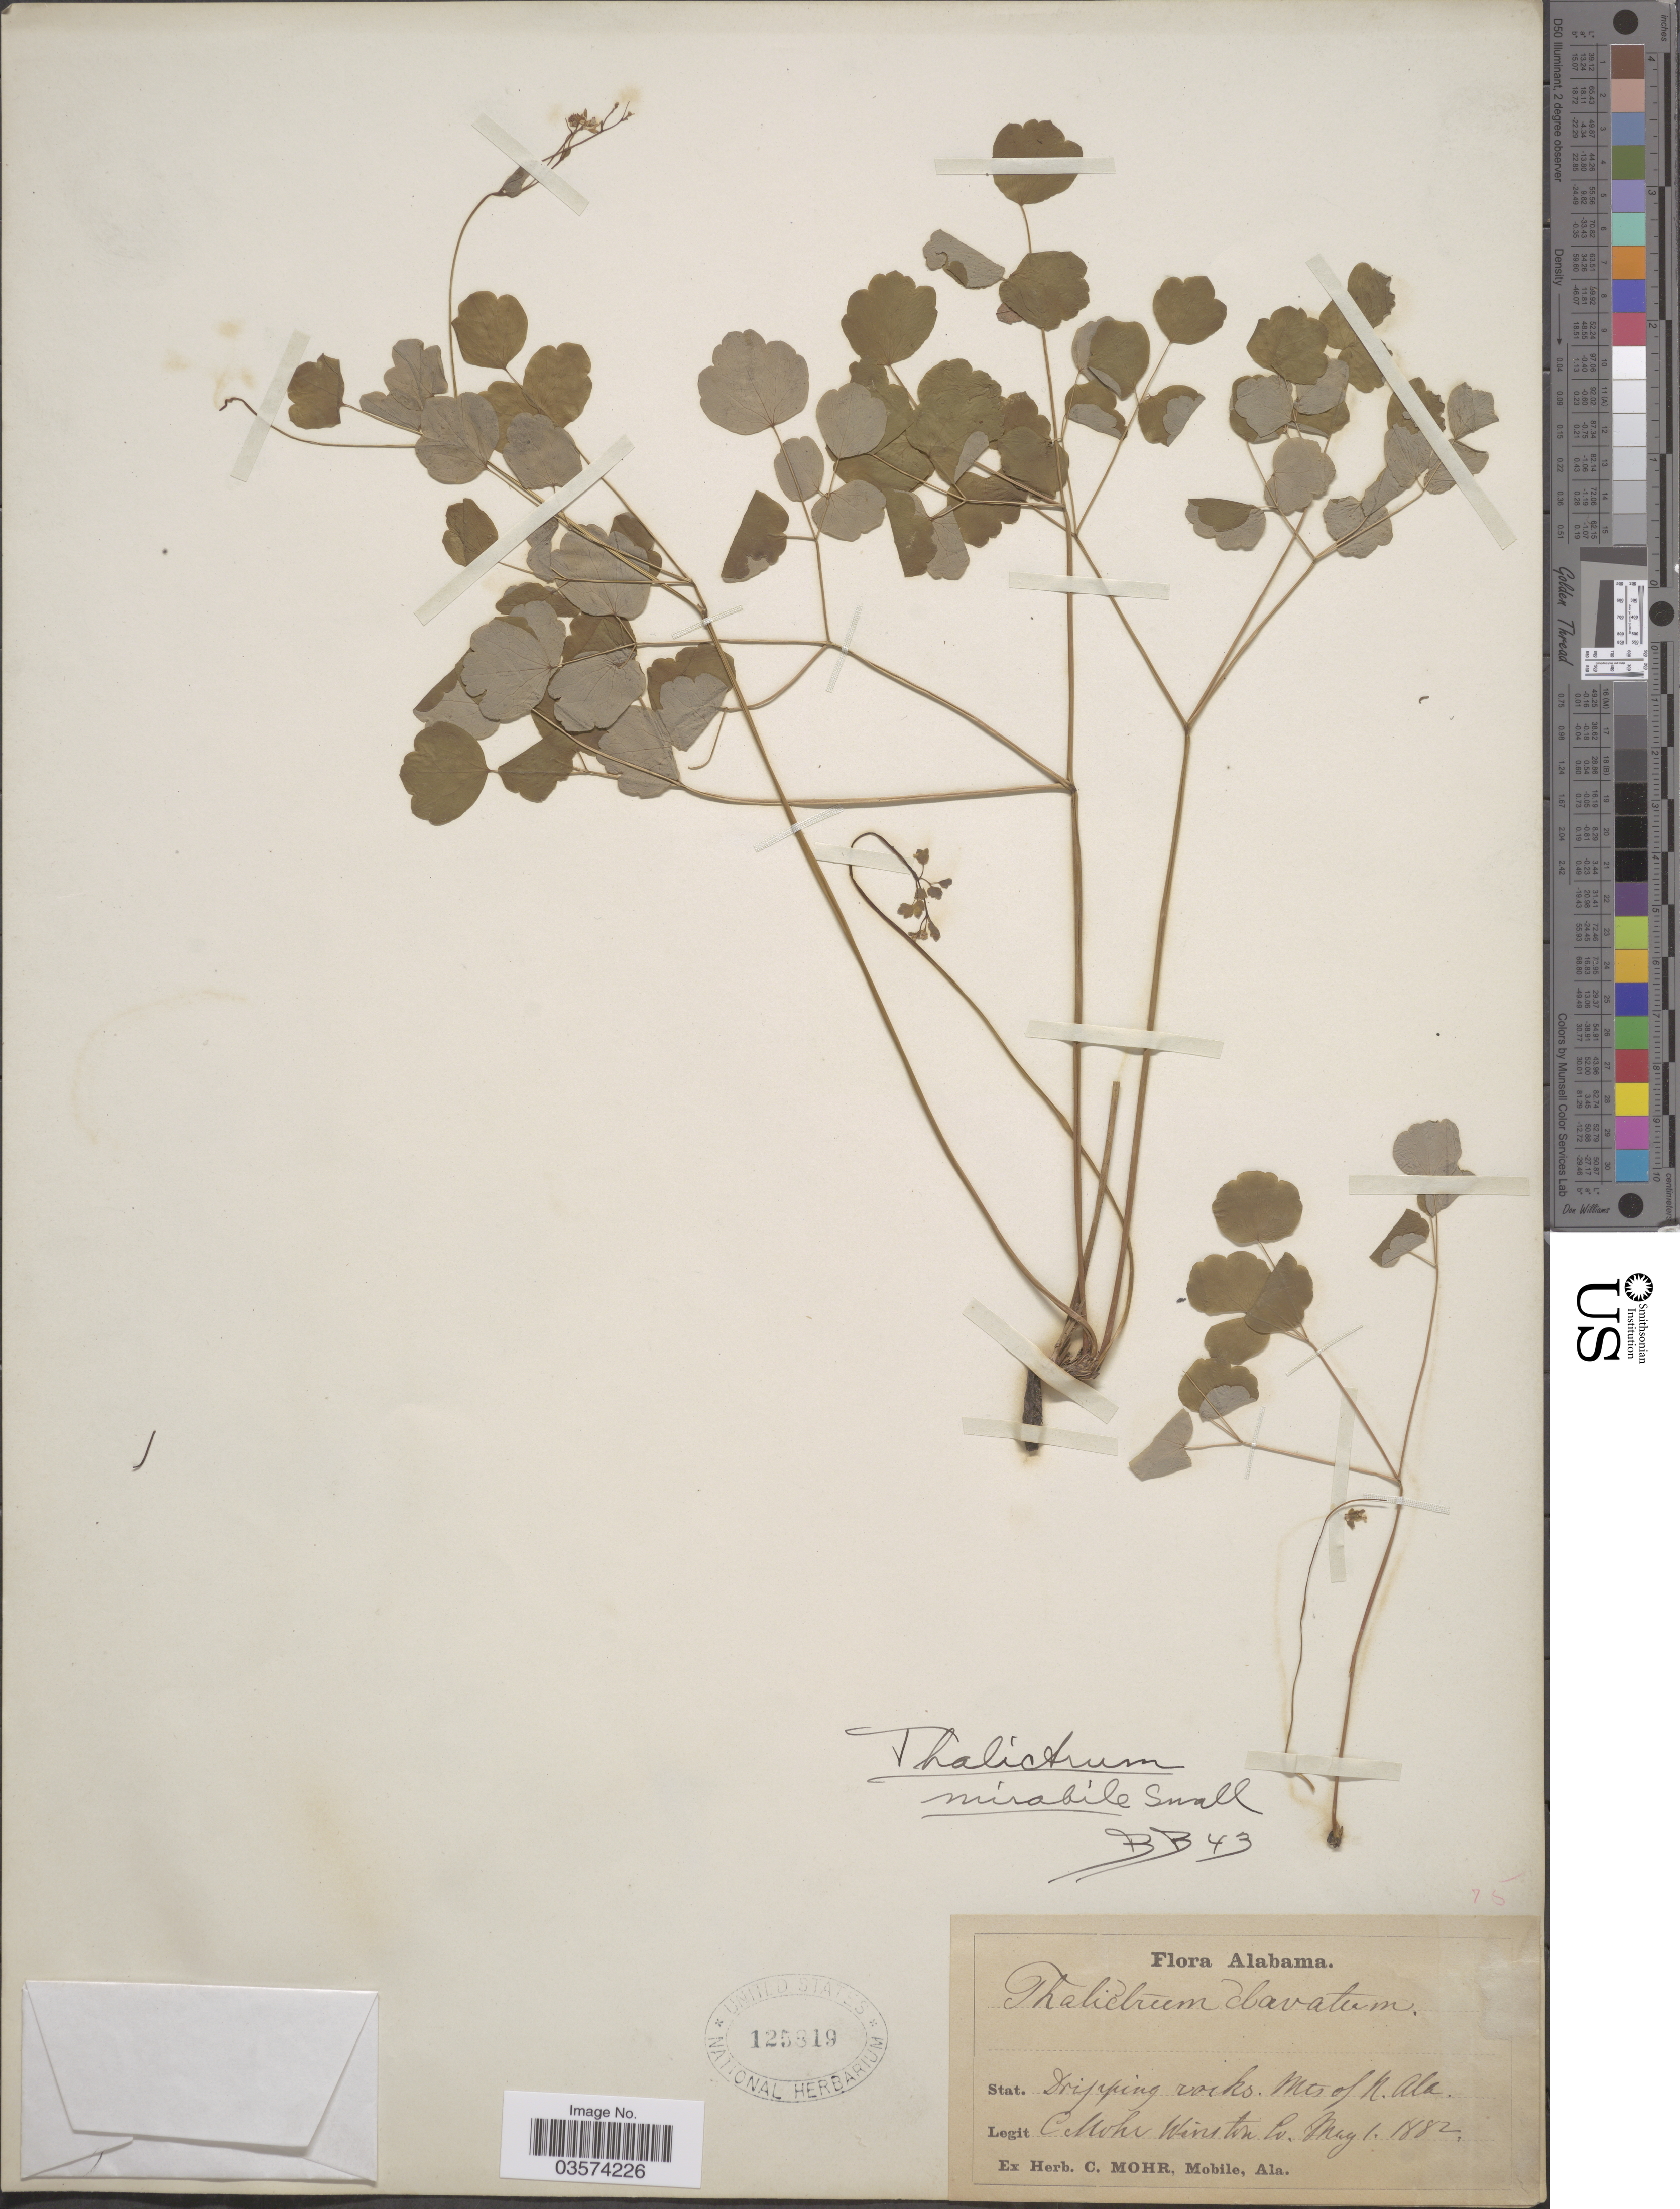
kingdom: Plantae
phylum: Tracheophyta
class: Magnoliopsida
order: Ranunculales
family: Ranunculaceae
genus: Thalictrum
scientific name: Thalictrum mirabile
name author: Small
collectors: C. T. Mohr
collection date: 1882-05-01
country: United States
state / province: Alabama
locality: Mts of N. Ala. Winston Co.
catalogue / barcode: US 125819